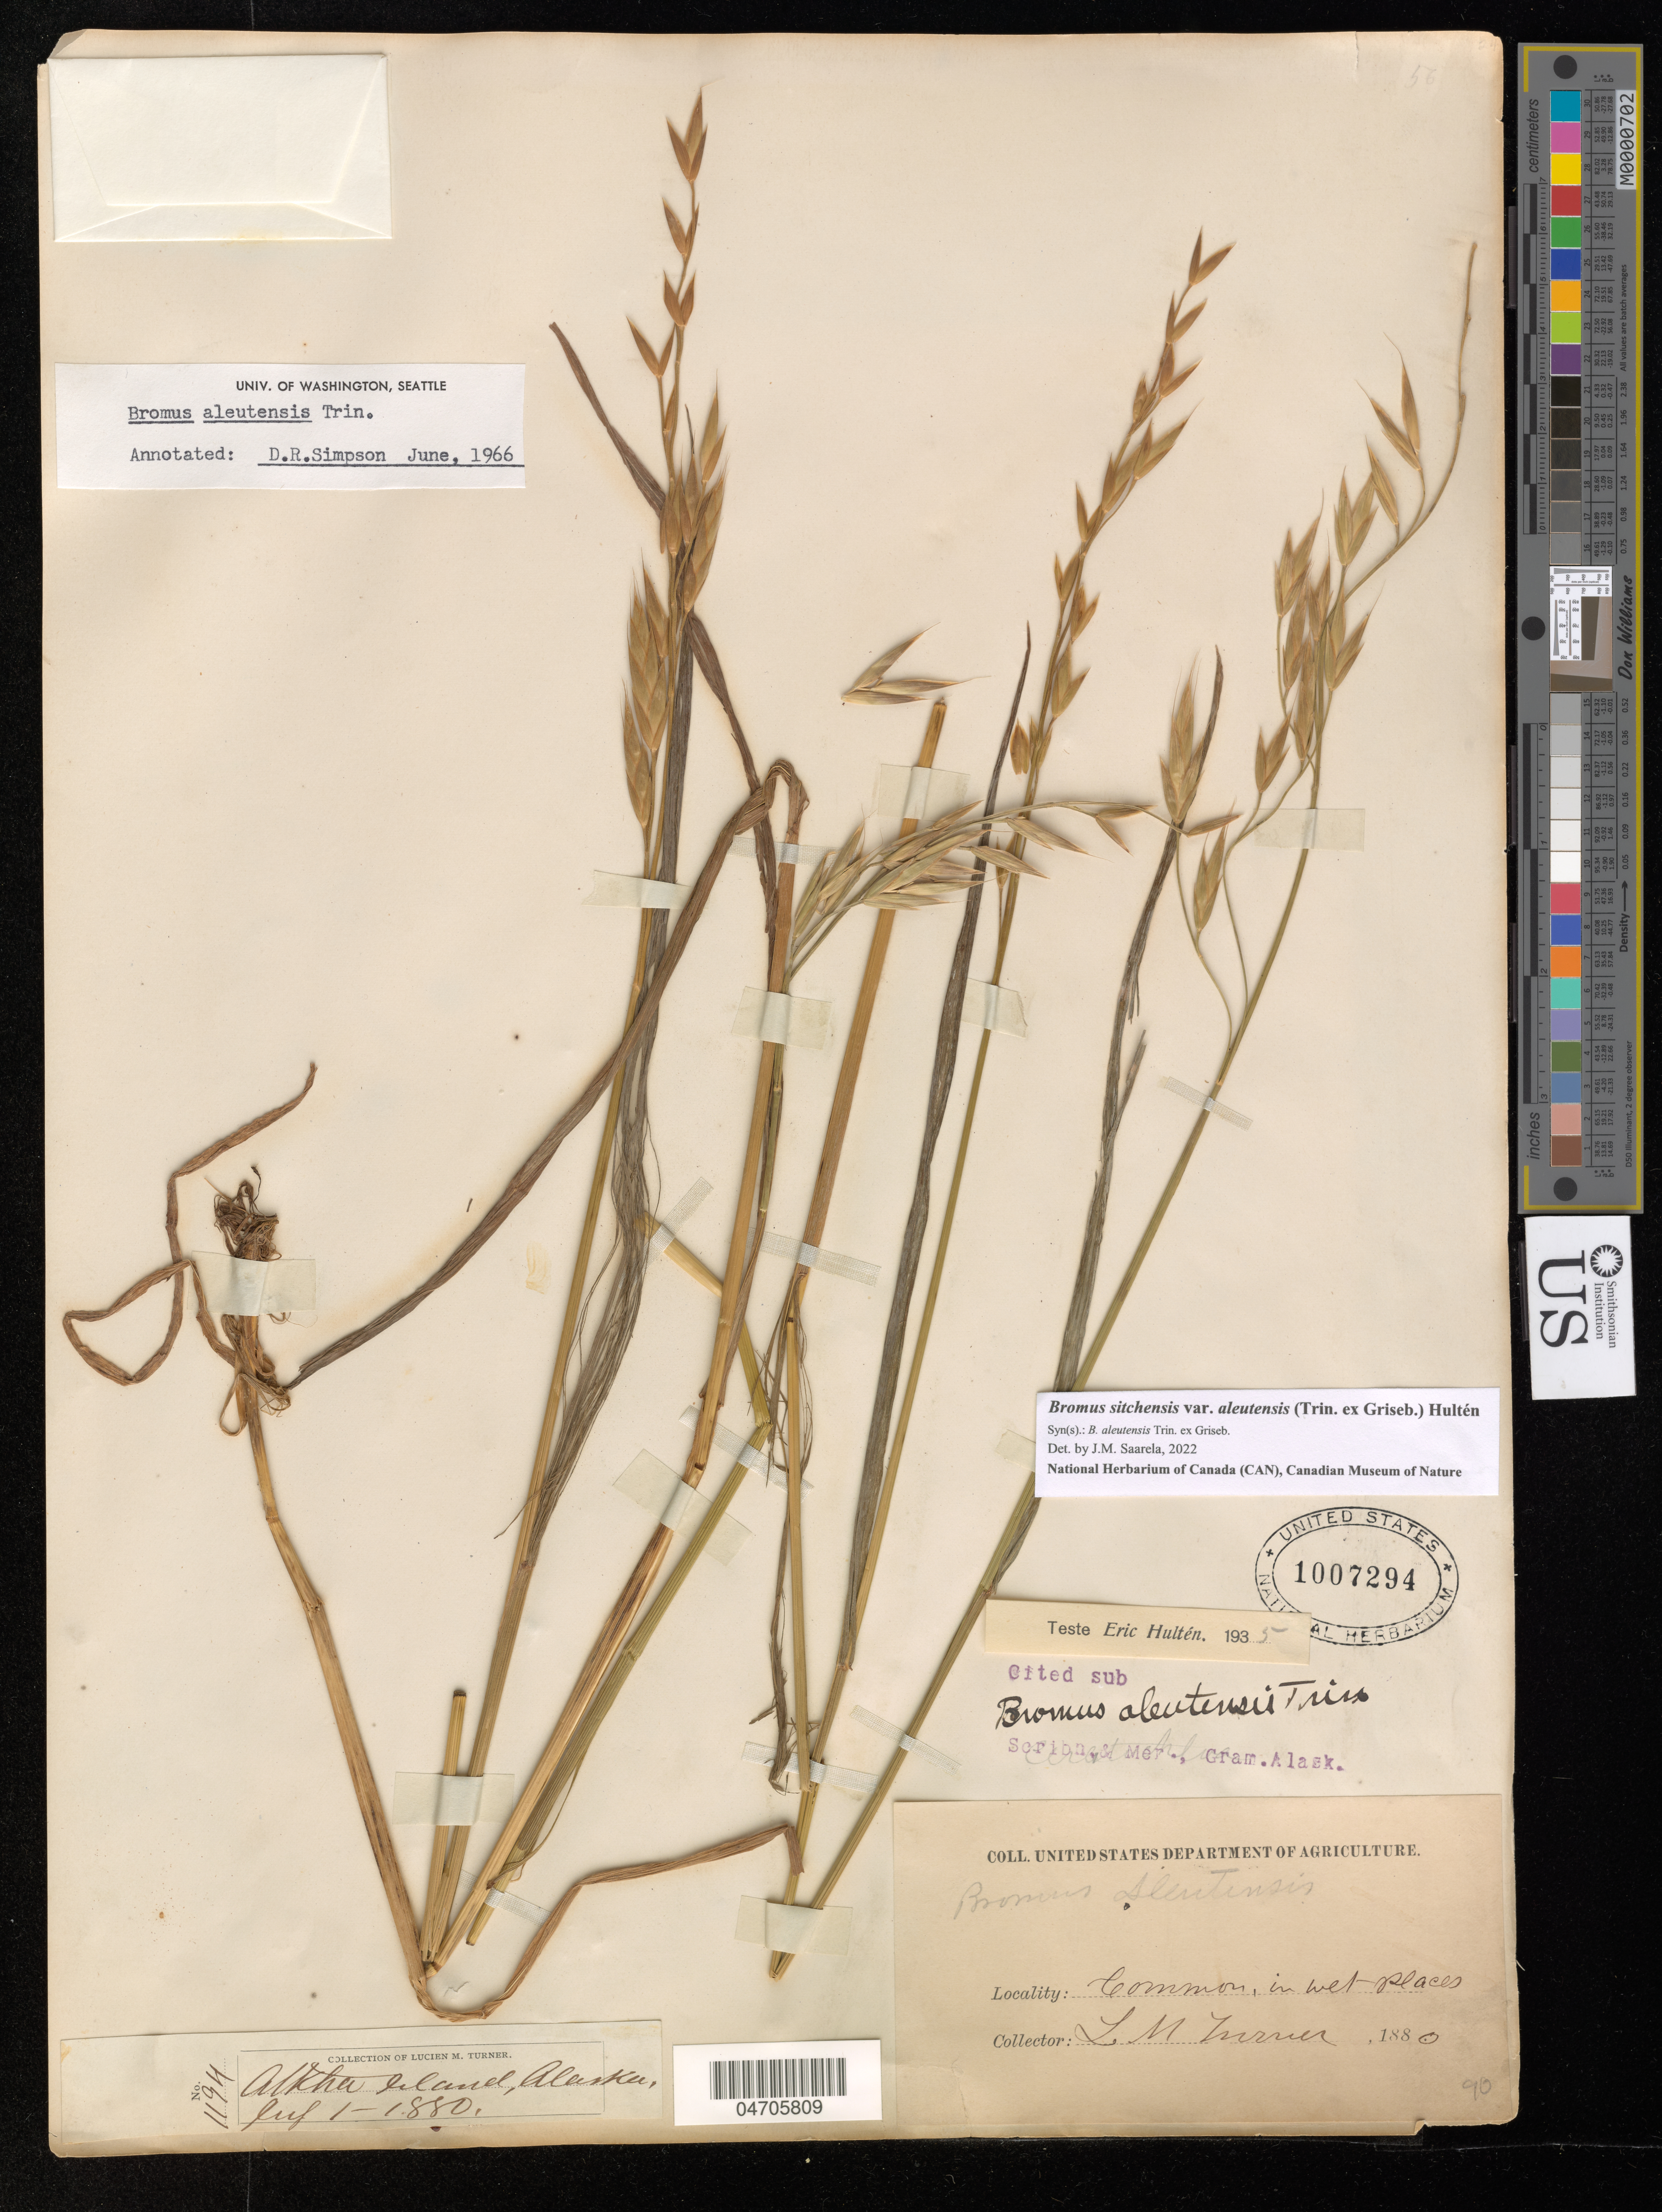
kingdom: Plantae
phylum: Tracheophyta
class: Liliopsida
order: Poales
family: Poaceae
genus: Bromus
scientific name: Bromus sitchensis var. polyanthus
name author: (Scribn. ex Shear) R.E. Brainerd & Otting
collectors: L. M. Turner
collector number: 1194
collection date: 1880-07-01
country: United States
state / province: Alaska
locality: Atkha Island.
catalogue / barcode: US 1007294